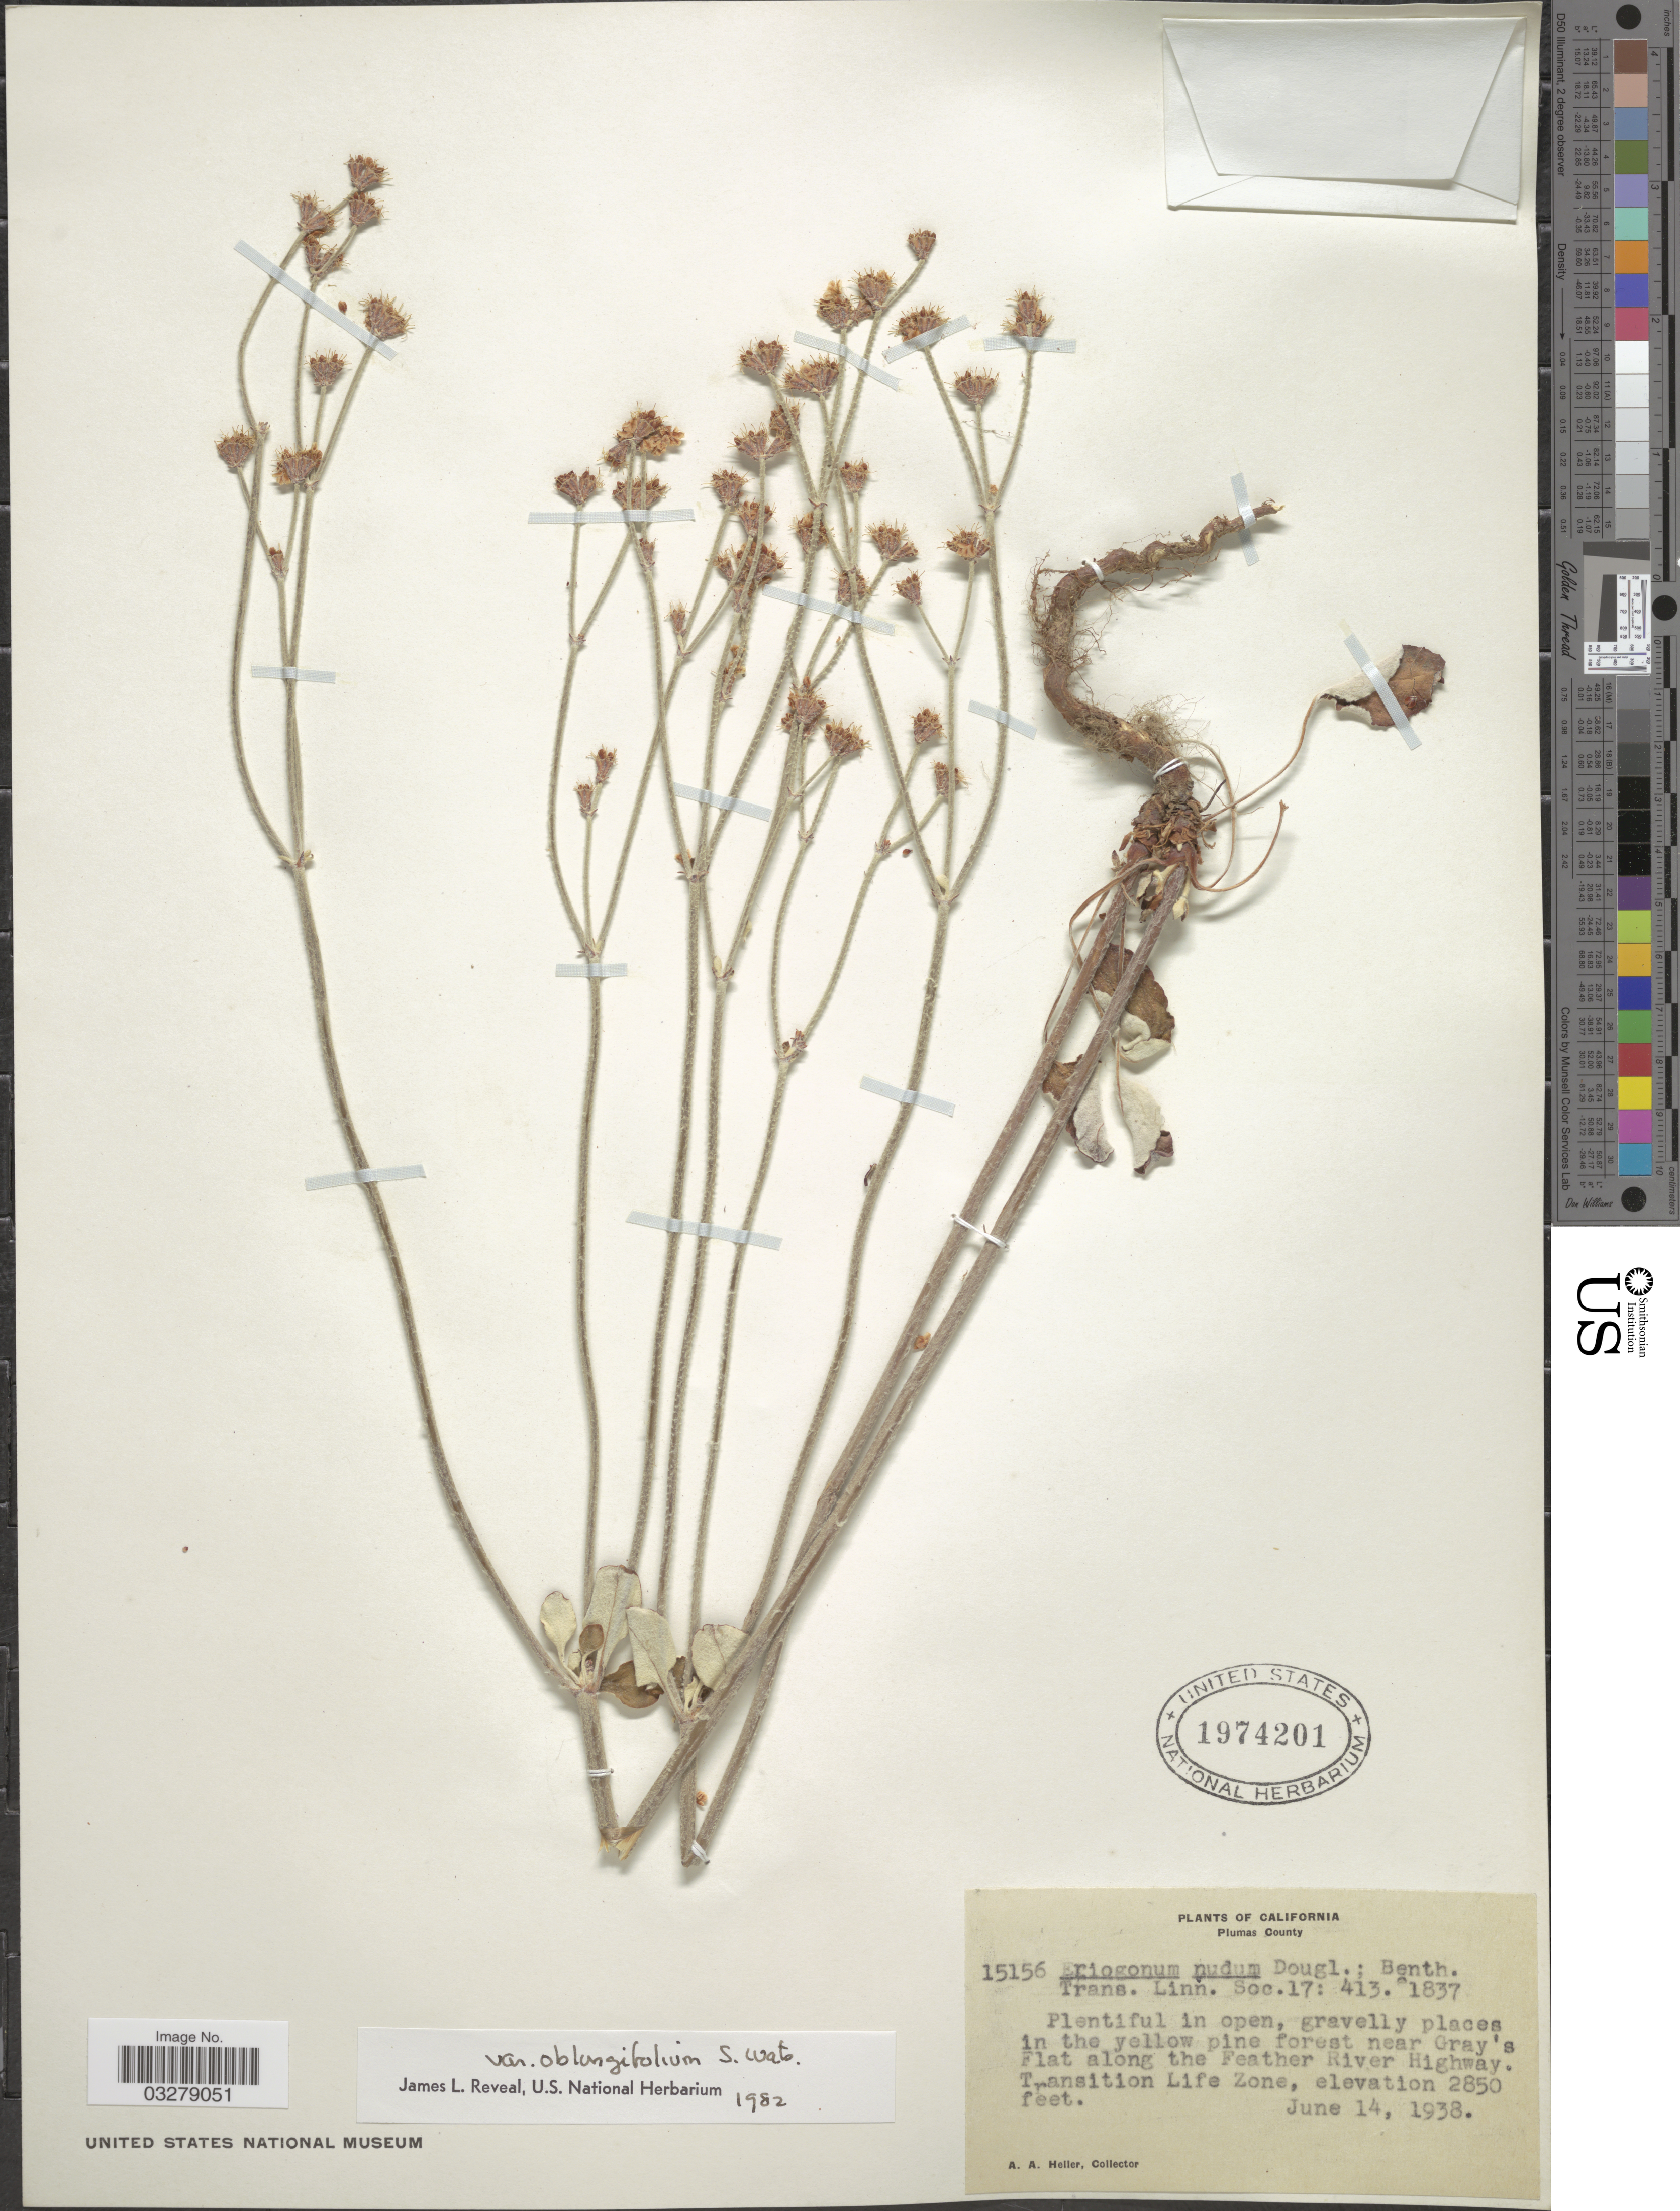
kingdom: Plantae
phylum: Tracheophyta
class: Magnoliopsida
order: Caryophyllales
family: Polygonaceae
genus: Eriogonum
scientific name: Eriogonum nudum var. oblongifolium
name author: Douglas ex Benth.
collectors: A. A. Heller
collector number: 15156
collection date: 1938-06-14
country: United States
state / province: California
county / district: Plumas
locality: Plumas County, near Gray's Flat along the Feather River Highway. Transition Life Zone.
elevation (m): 869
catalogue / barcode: US 1974201